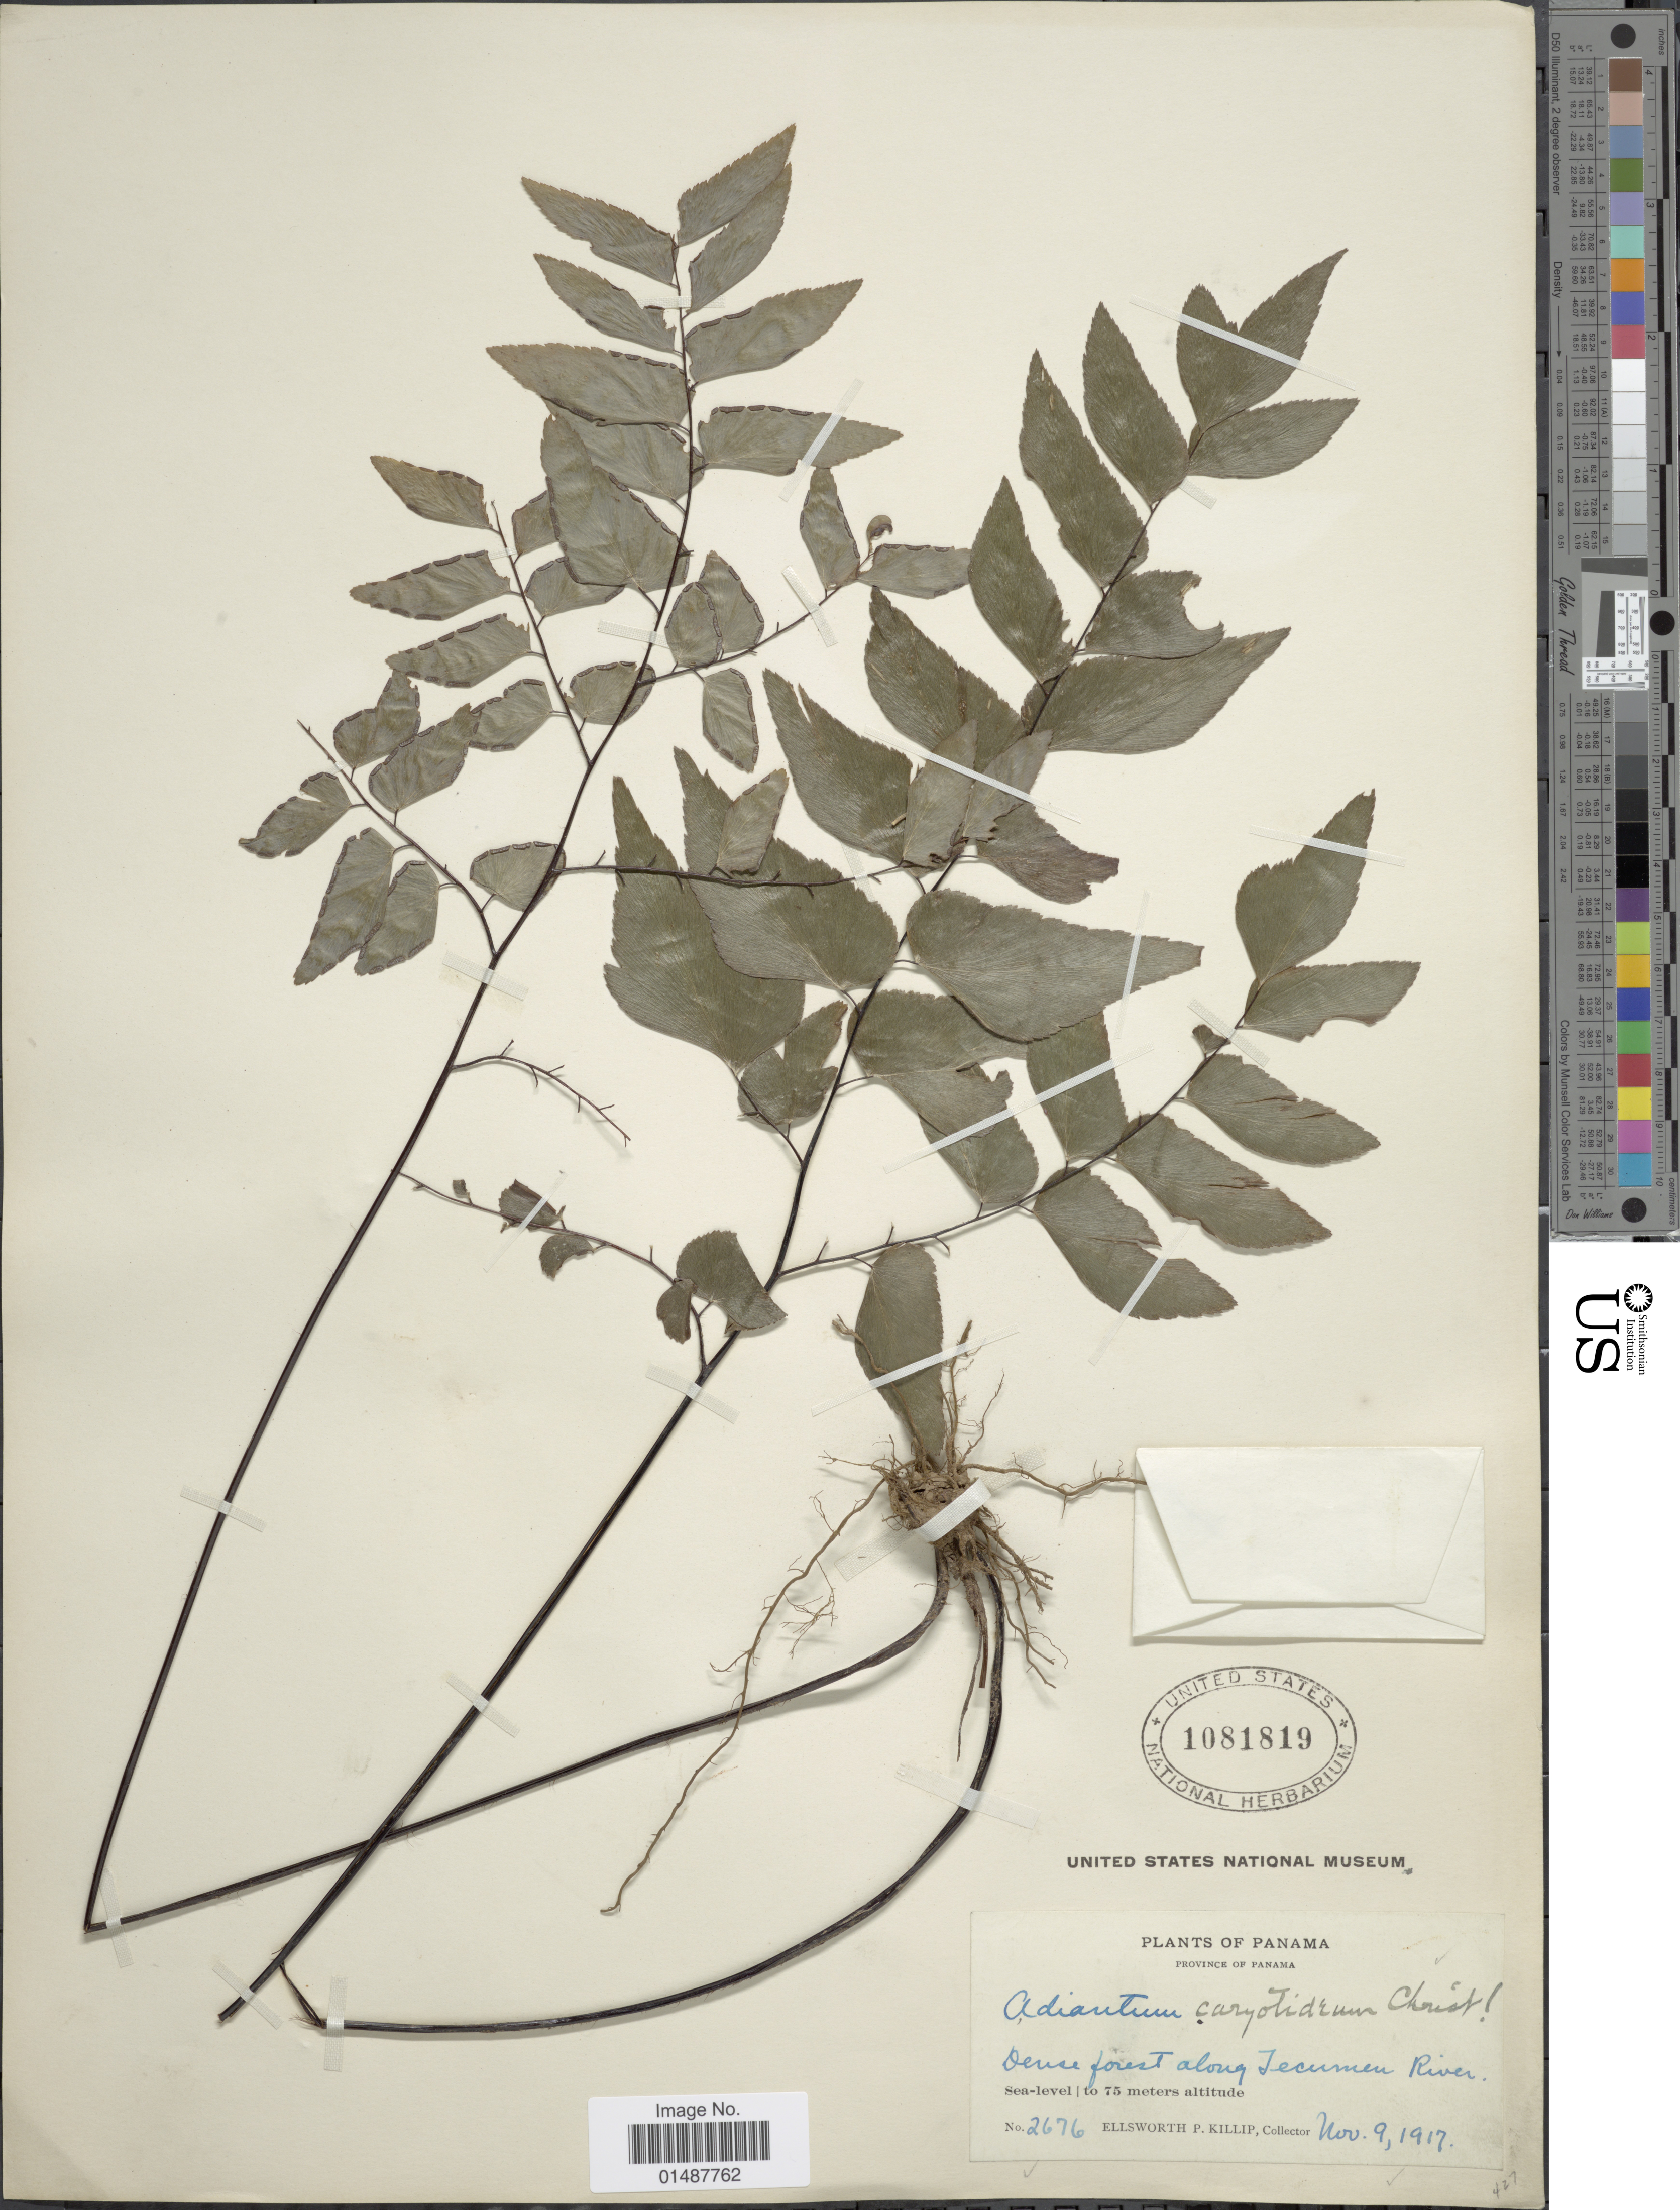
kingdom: Plantae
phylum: Tracheophyta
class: Polypodiopsida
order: Polypodiales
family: Pteridaceae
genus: Adiantum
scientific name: Adiantum caryotideum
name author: Christ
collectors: E. P. Killip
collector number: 2676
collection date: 1917-11-09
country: Panama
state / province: Panamá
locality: Dense forest along Tecumen River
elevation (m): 75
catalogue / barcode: US 1081819